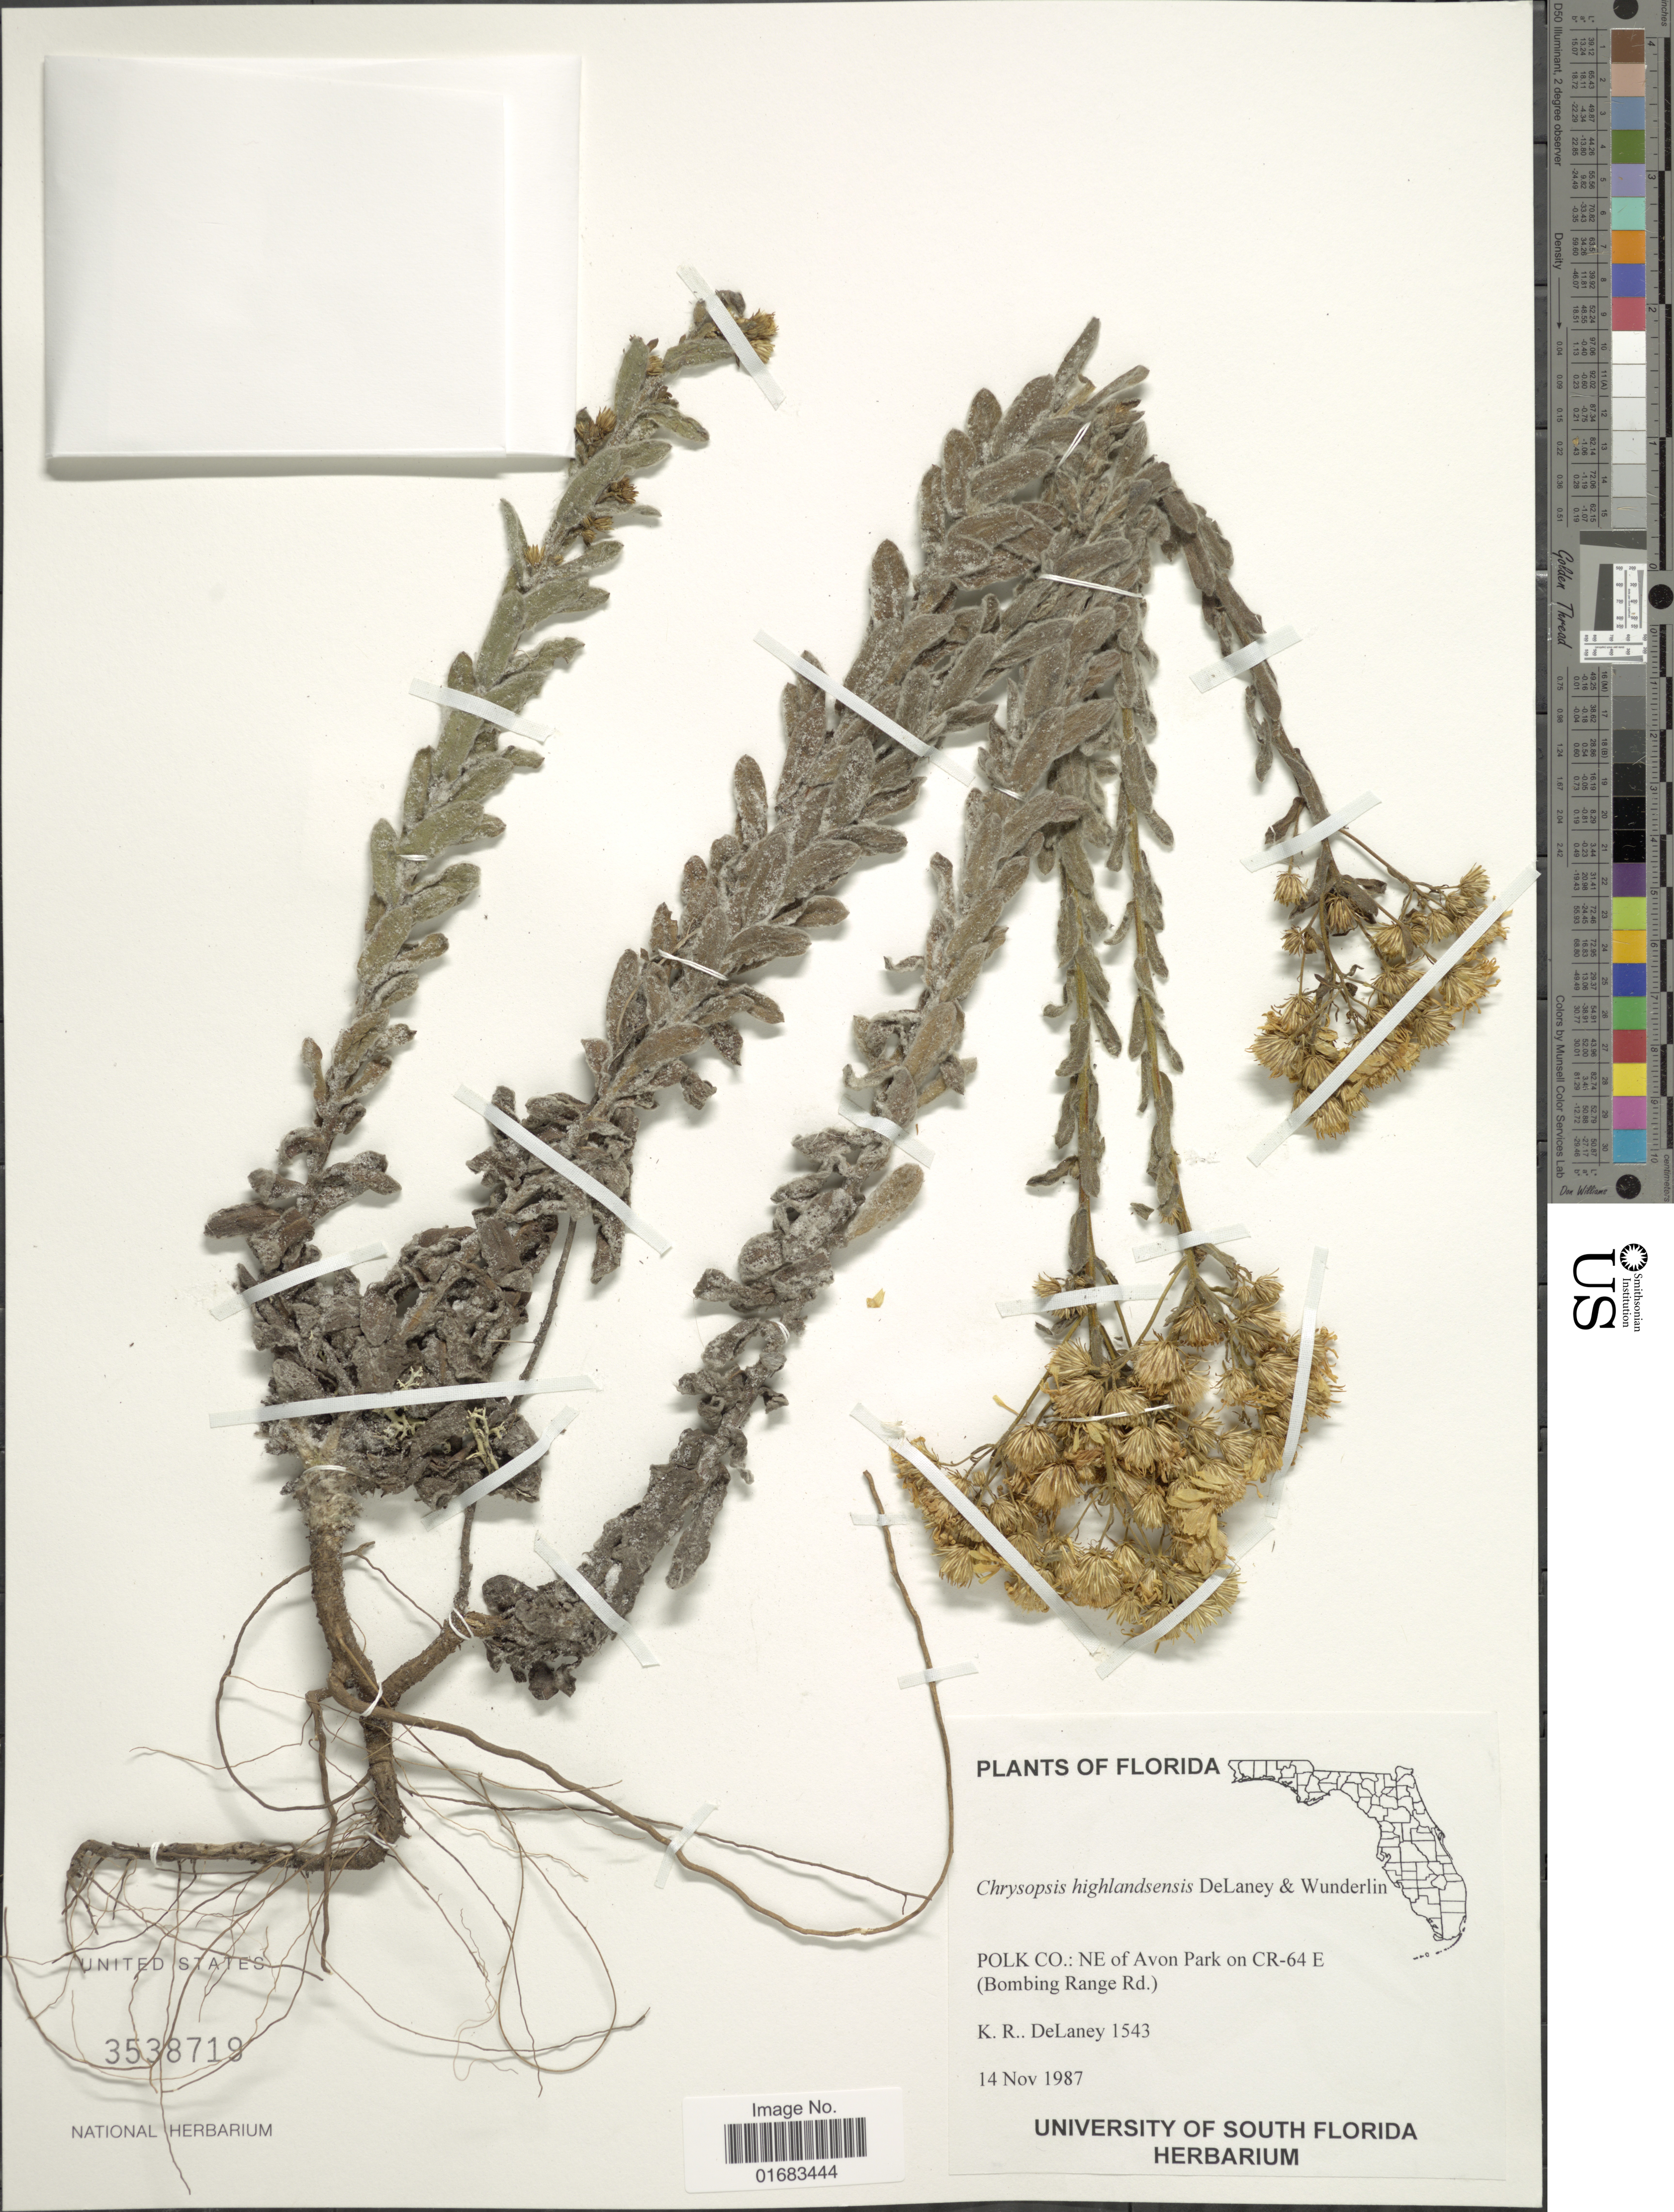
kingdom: Plantae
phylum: Tracheophyta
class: Magnoliopsida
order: Asterales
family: Asteraceae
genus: Chrysopsis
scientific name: Chrysopsis highlandsensis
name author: DeLaney & Wunderlin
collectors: K. R. DeLaney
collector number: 1543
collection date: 1987-11-14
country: United States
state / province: Florida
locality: Polk Co.: NE of Avon Park on CR - 64 E (Bombing Range Rd).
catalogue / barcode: US 3538719